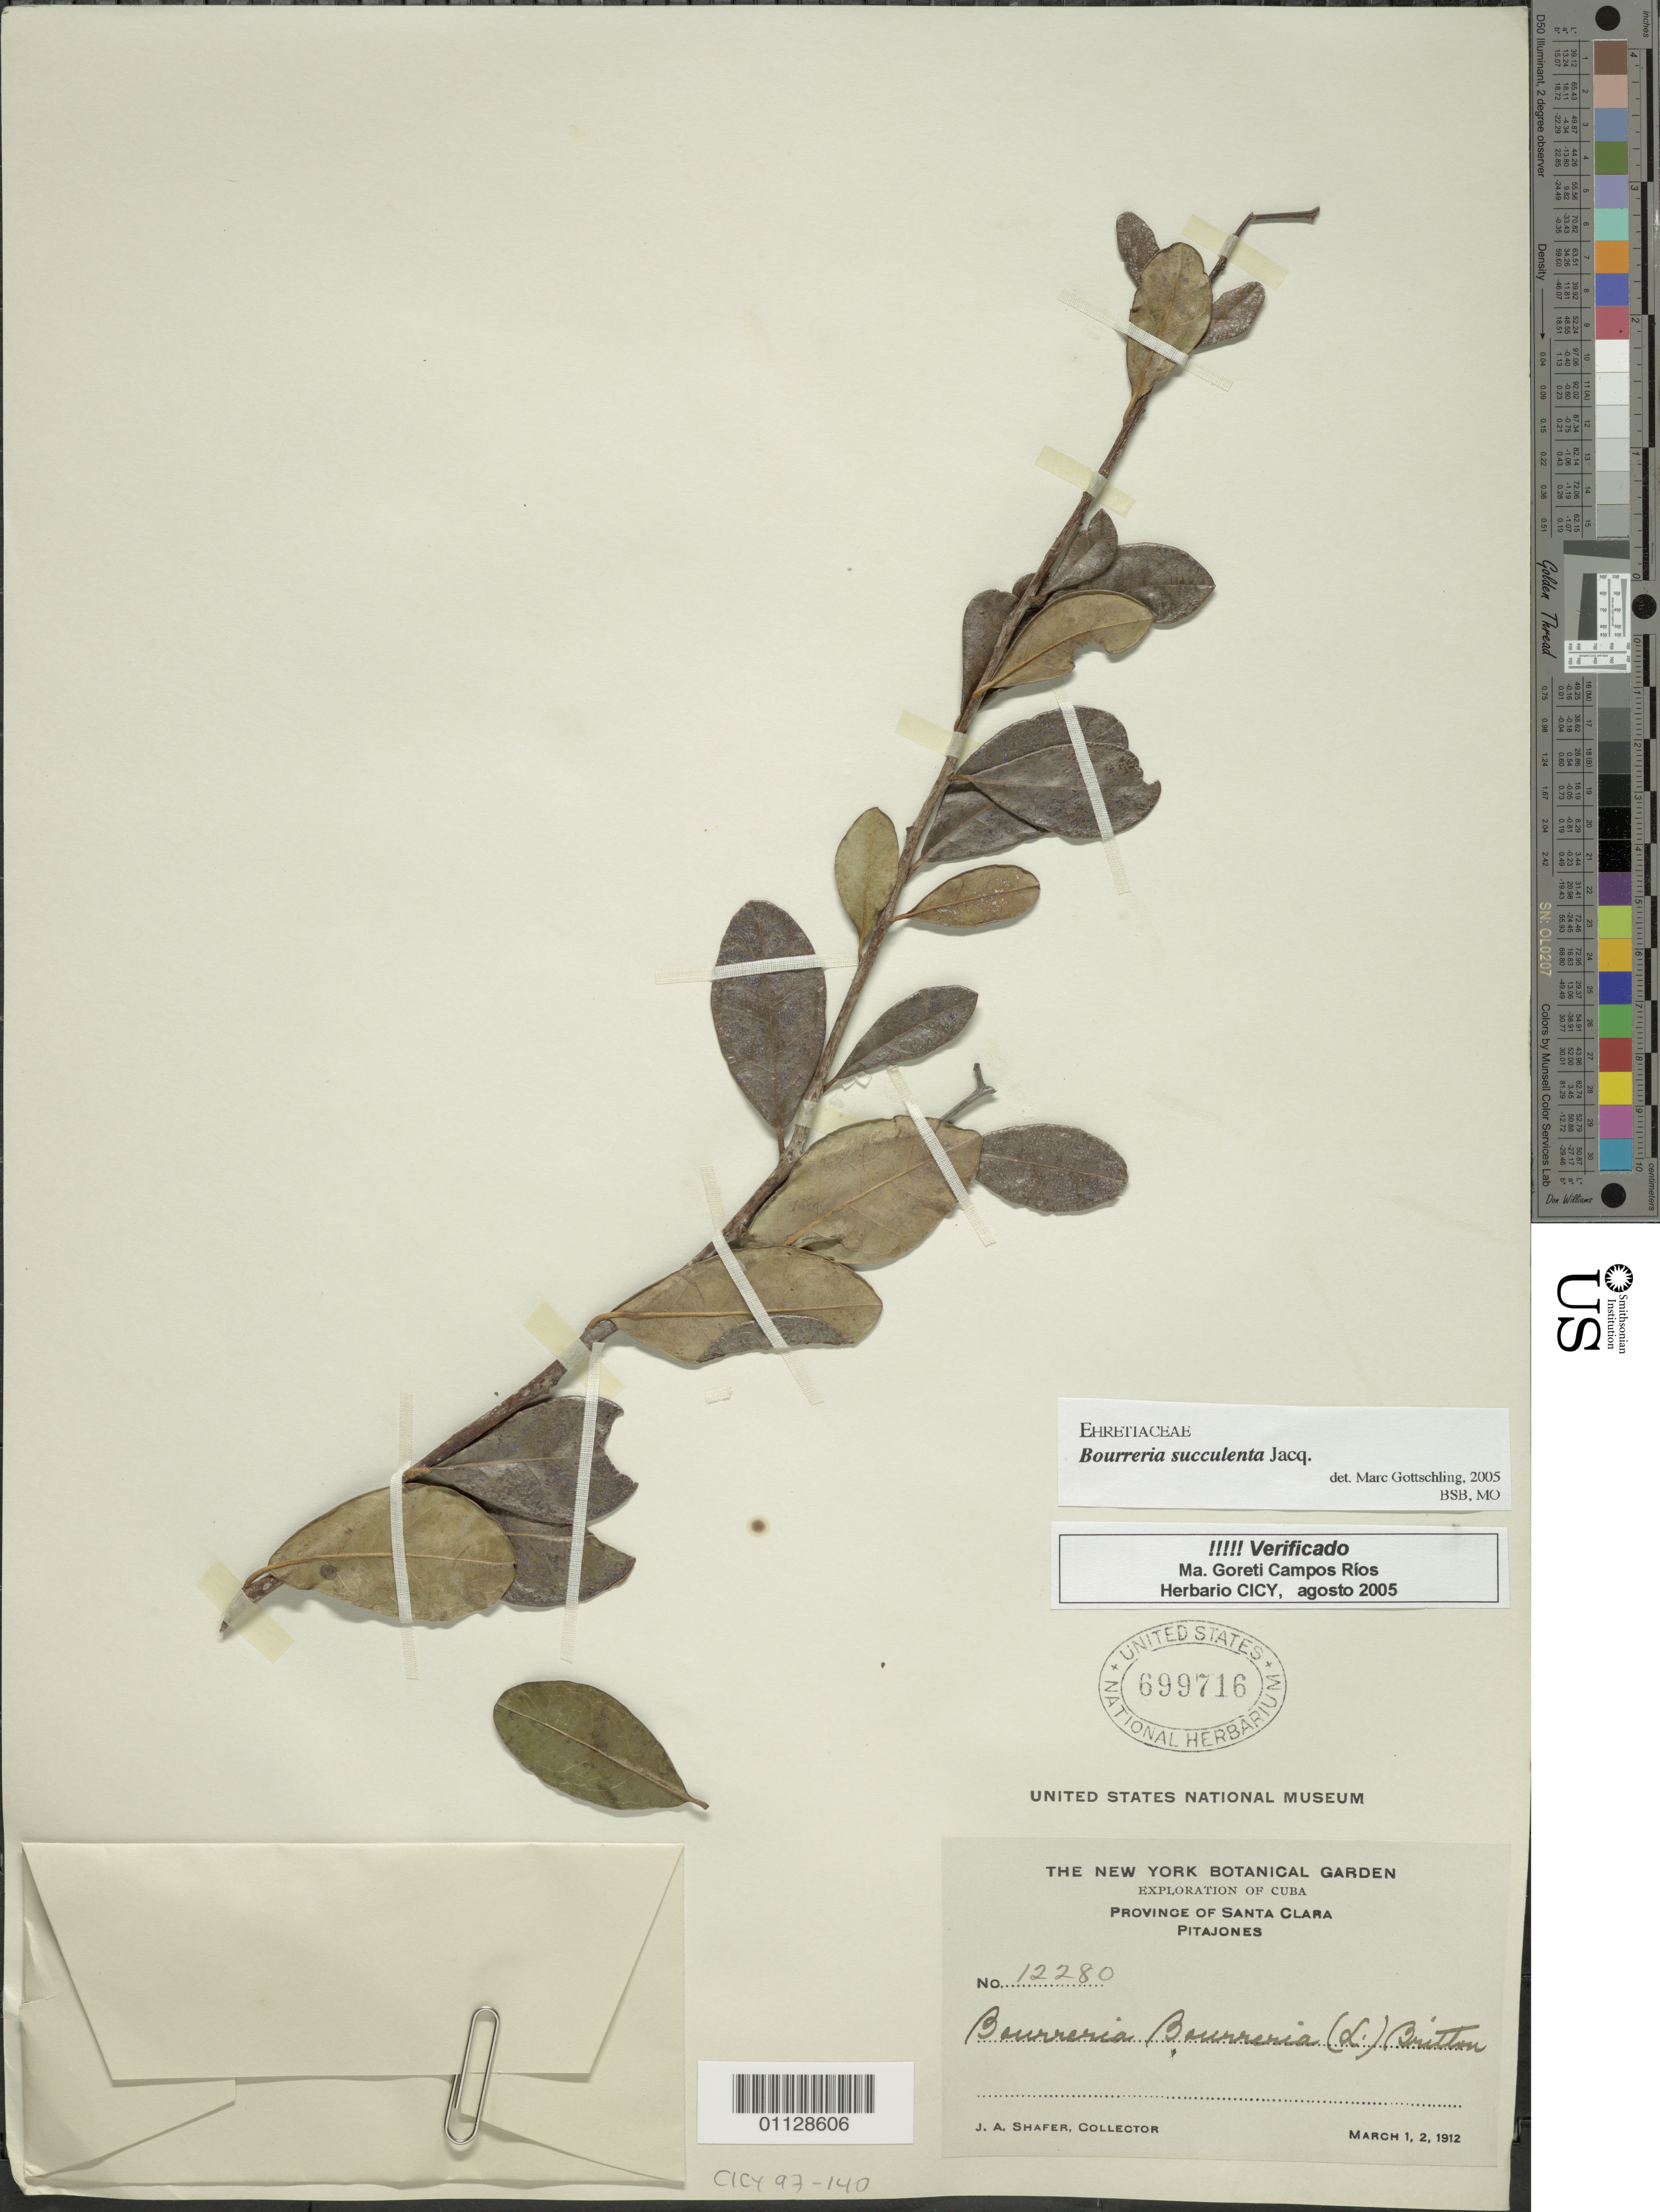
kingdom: Plantae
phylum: Tracheophyta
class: Magnoliopsida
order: Boraginales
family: Ehretiaceae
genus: Bourreria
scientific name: Bourreria succulenta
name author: Jacq.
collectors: J. A. Shafer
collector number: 12280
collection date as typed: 01 Mar 1912 or 02 Mar 1912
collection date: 1912-03-01 or 1912-03-02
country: Cuba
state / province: Sancti Spiritus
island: Cuba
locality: Pitajones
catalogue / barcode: US 699716